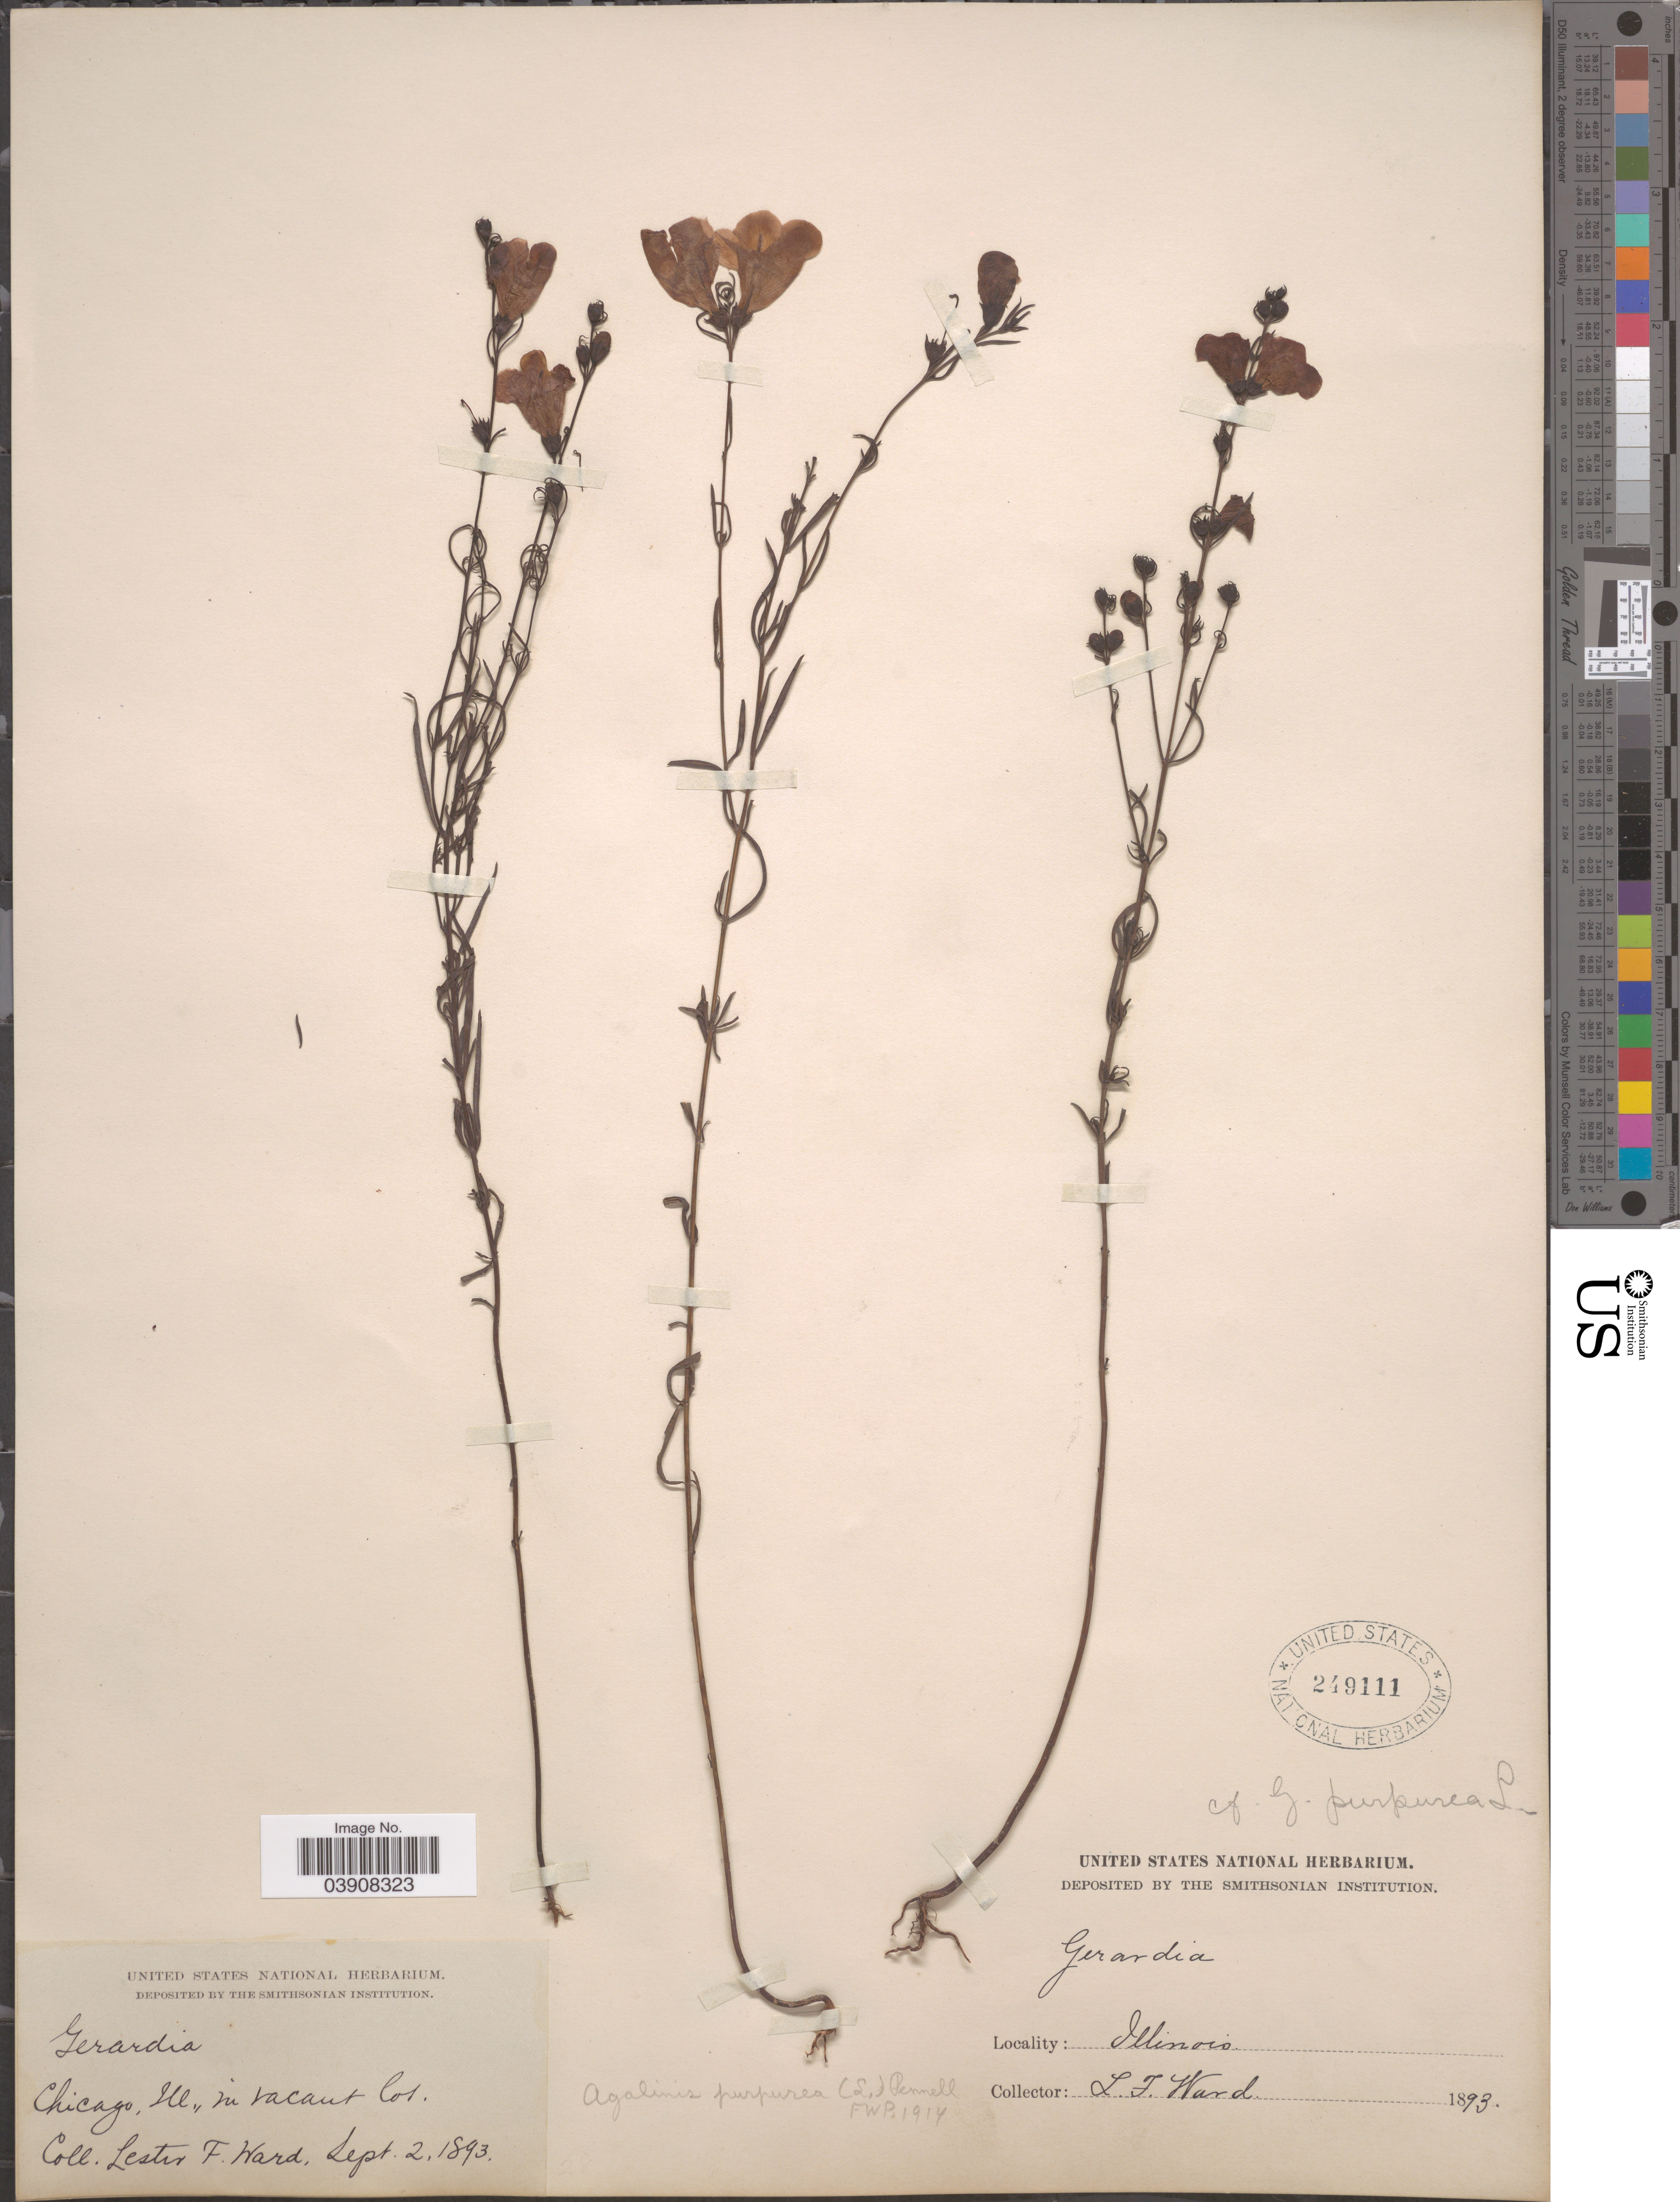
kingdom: Plantae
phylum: Tracheophyta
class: Magnoliopsida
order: Lamiales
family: Orobanchaceae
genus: Agalinis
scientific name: Agalinis purpurea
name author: (L.) Pennell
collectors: L. F. Ward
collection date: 1893-09-02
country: United States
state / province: Illinois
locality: Chicago, in vacant lot.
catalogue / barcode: US 249111